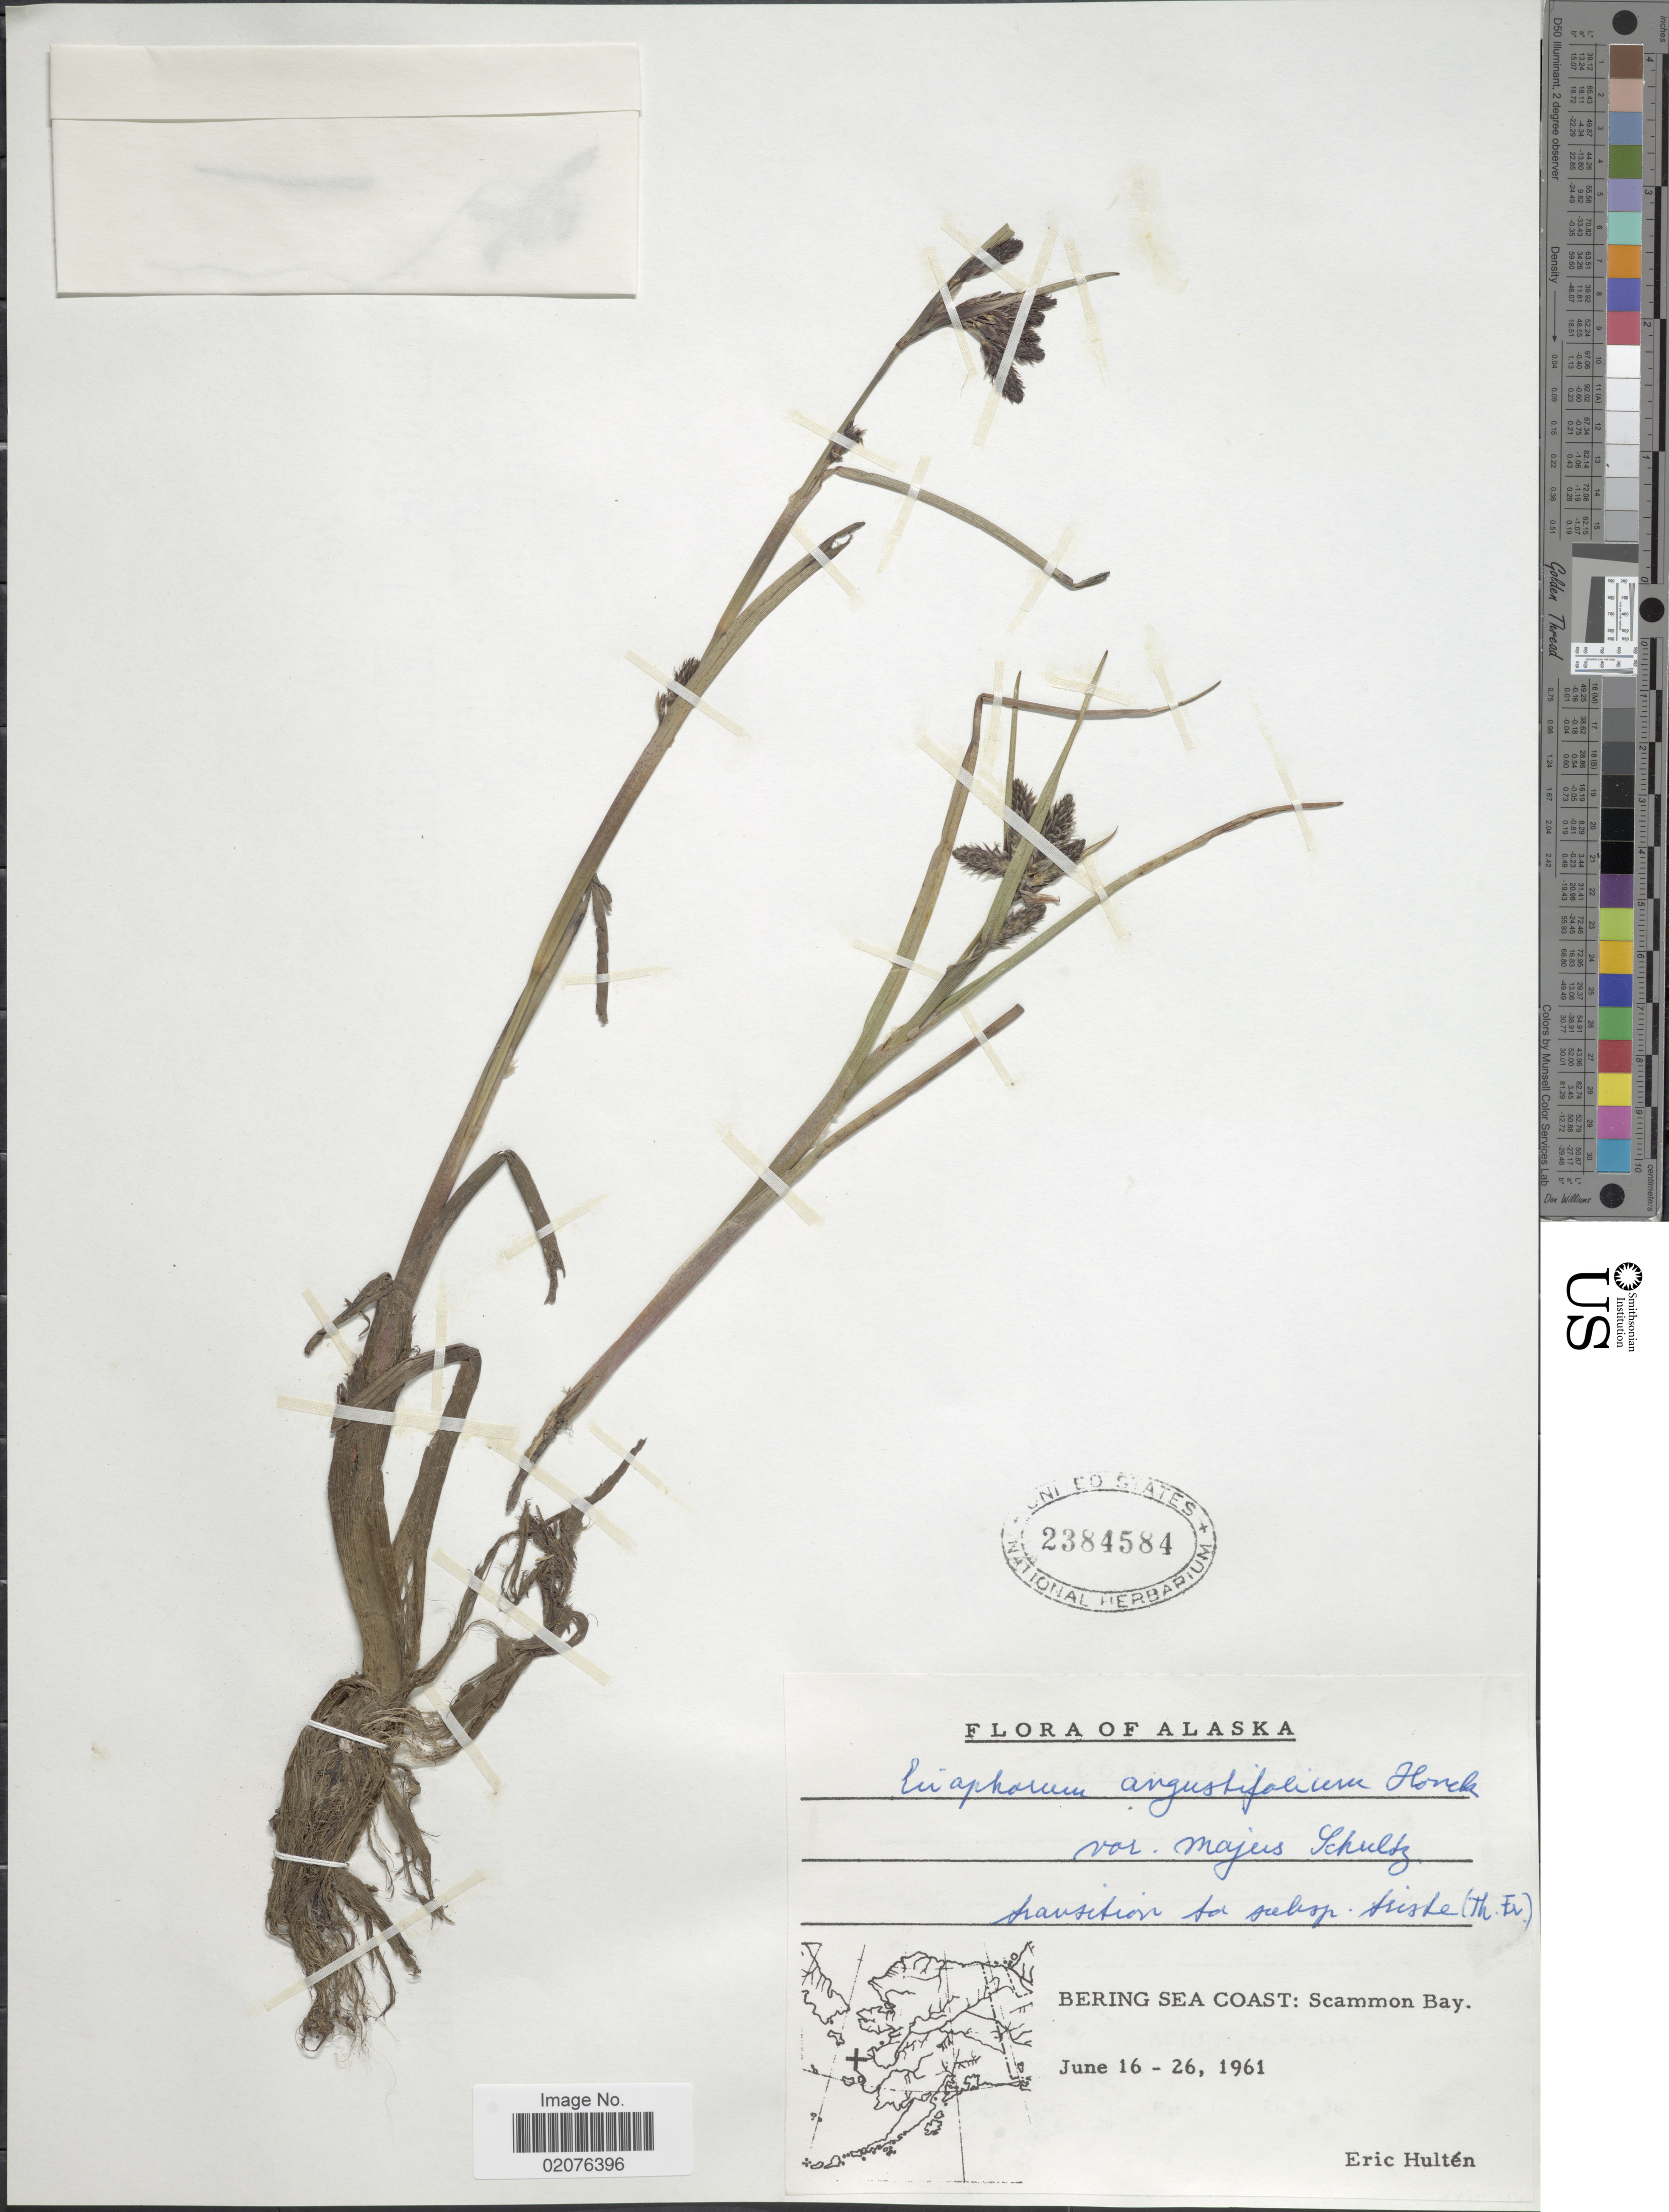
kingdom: Plantae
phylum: Tracheophyta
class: Liliopsida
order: Poales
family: Cyperaceae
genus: Eriophorum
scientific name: Eriophorum angustifolium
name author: Honck.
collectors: E. G. Hultén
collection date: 1961-06-16/1961-06-26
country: United States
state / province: Alaska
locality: Bering Sea Coast: Scammon Bay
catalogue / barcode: US 2384584